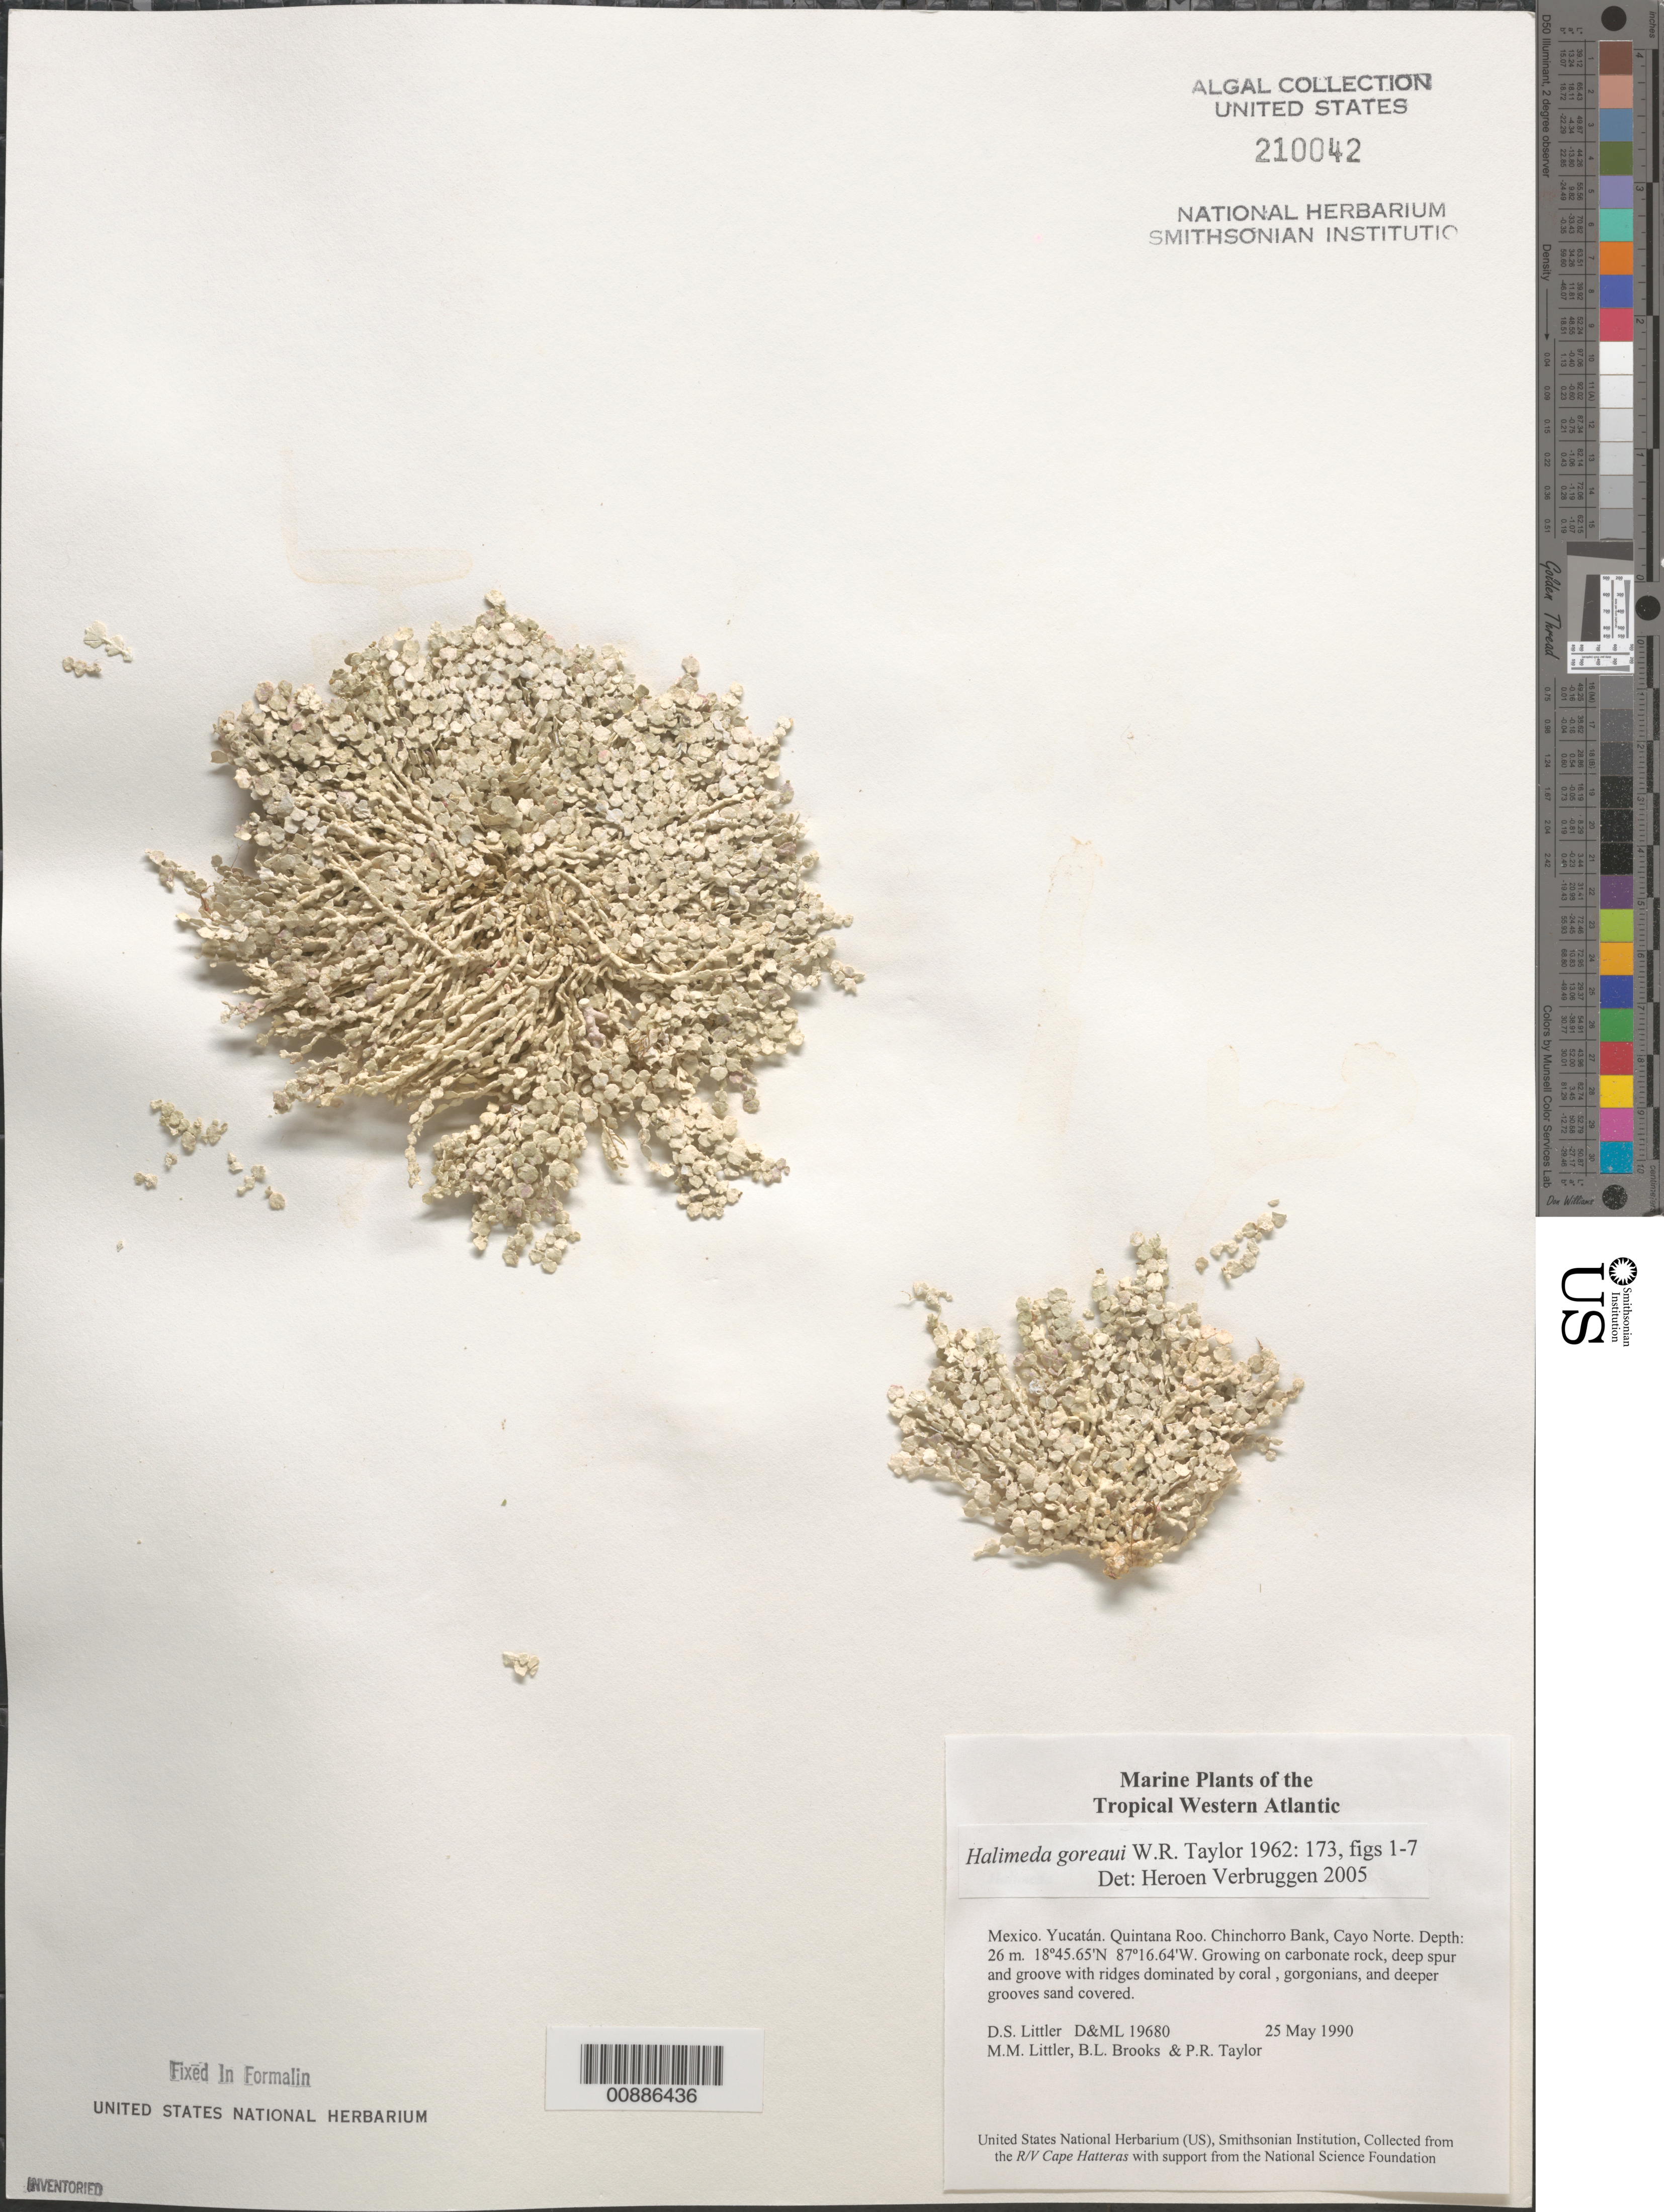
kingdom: Plantae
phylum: Chlorophyta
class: Ulvophyceae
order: Bryopsidales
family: Halimedaceae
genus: Halimeda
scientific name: Halimeda goreaui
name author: W.R. Taylor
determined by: Verbruggen, H.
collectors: D. S. Littler, M. M. Littler, B. Brooks & P. R. Taylor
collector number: D&ML 19680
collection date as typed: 25 May 1990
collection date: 1990-05-25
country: Mexico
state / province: Quintana Roo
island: Cayo Norte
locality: Chinchorro Bank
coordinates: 18 45.65'N, 87 16.64'W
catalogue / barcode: US 210042